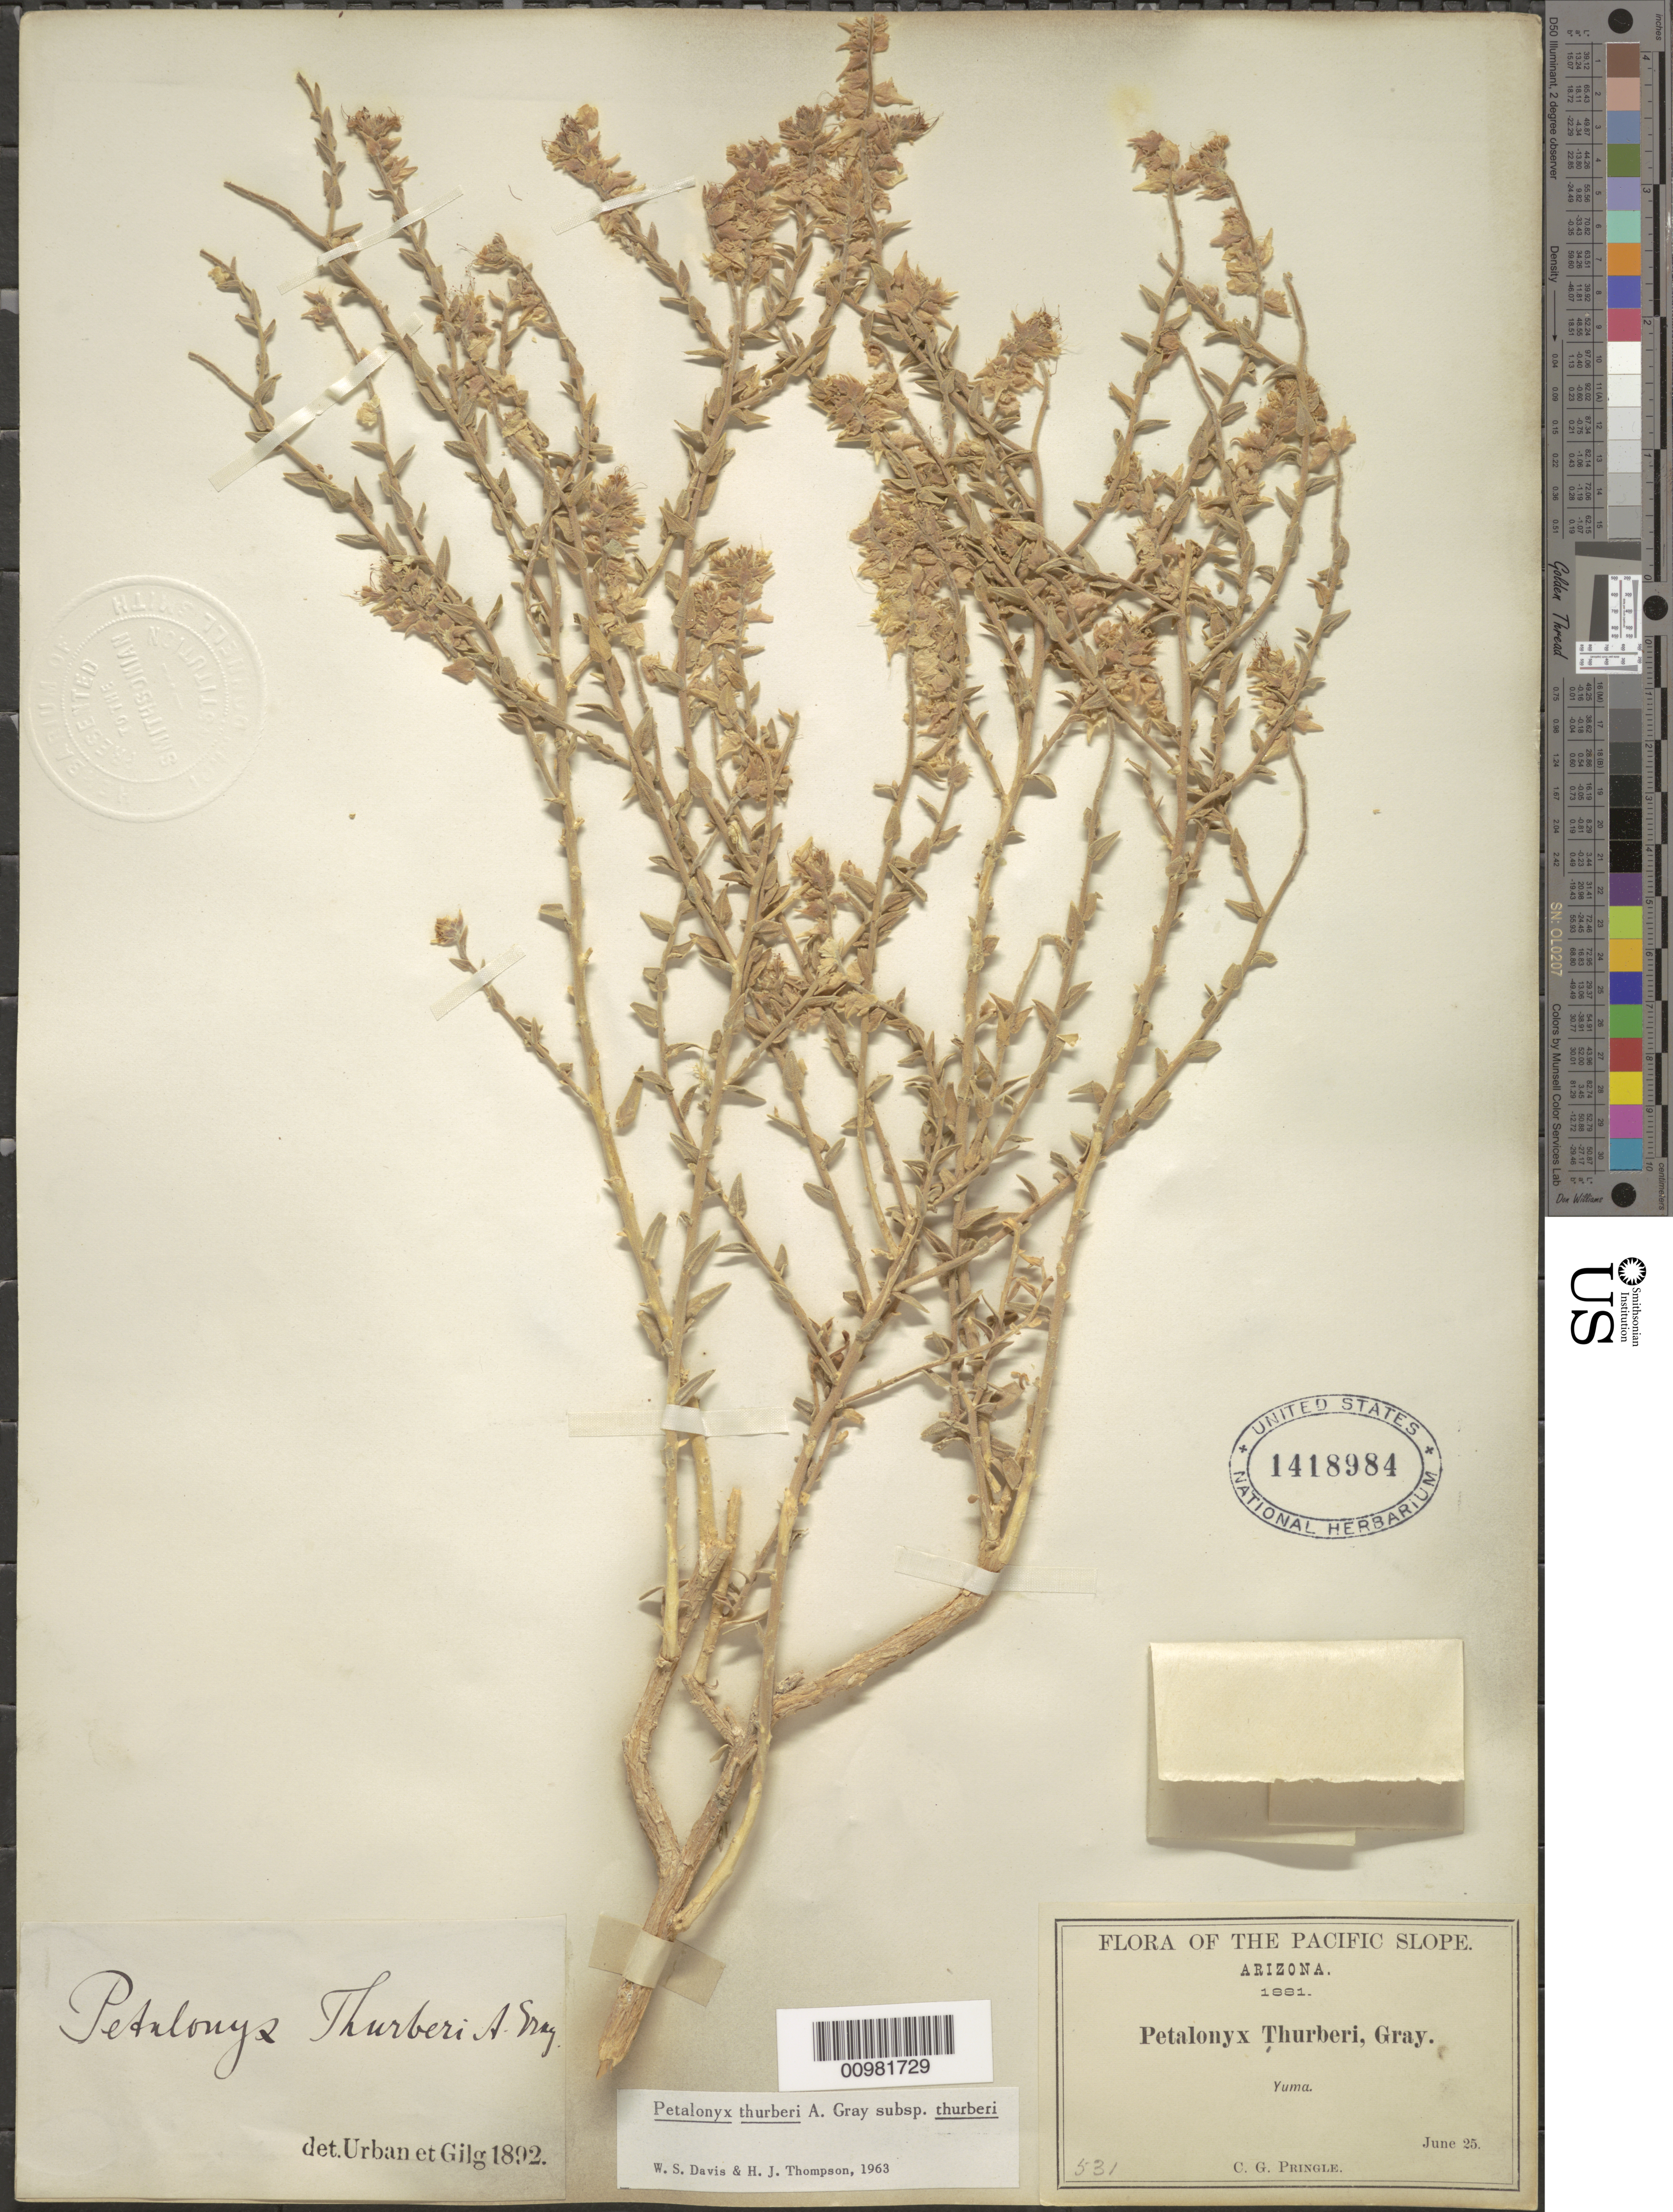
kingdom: Plantae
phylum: Tracheophyta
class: Magnoliopsida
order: Cornales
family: Loasaceae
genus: Petalonyx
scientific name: Petalonyx thurberi subsp. thurberi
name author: A. Gray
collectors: C. G. Pringle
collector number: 531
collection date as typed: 25 Jun 1881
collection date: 1881-06-25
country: United States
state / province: Arizona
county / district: Yuma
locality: Yuma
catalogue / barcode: US 1418984